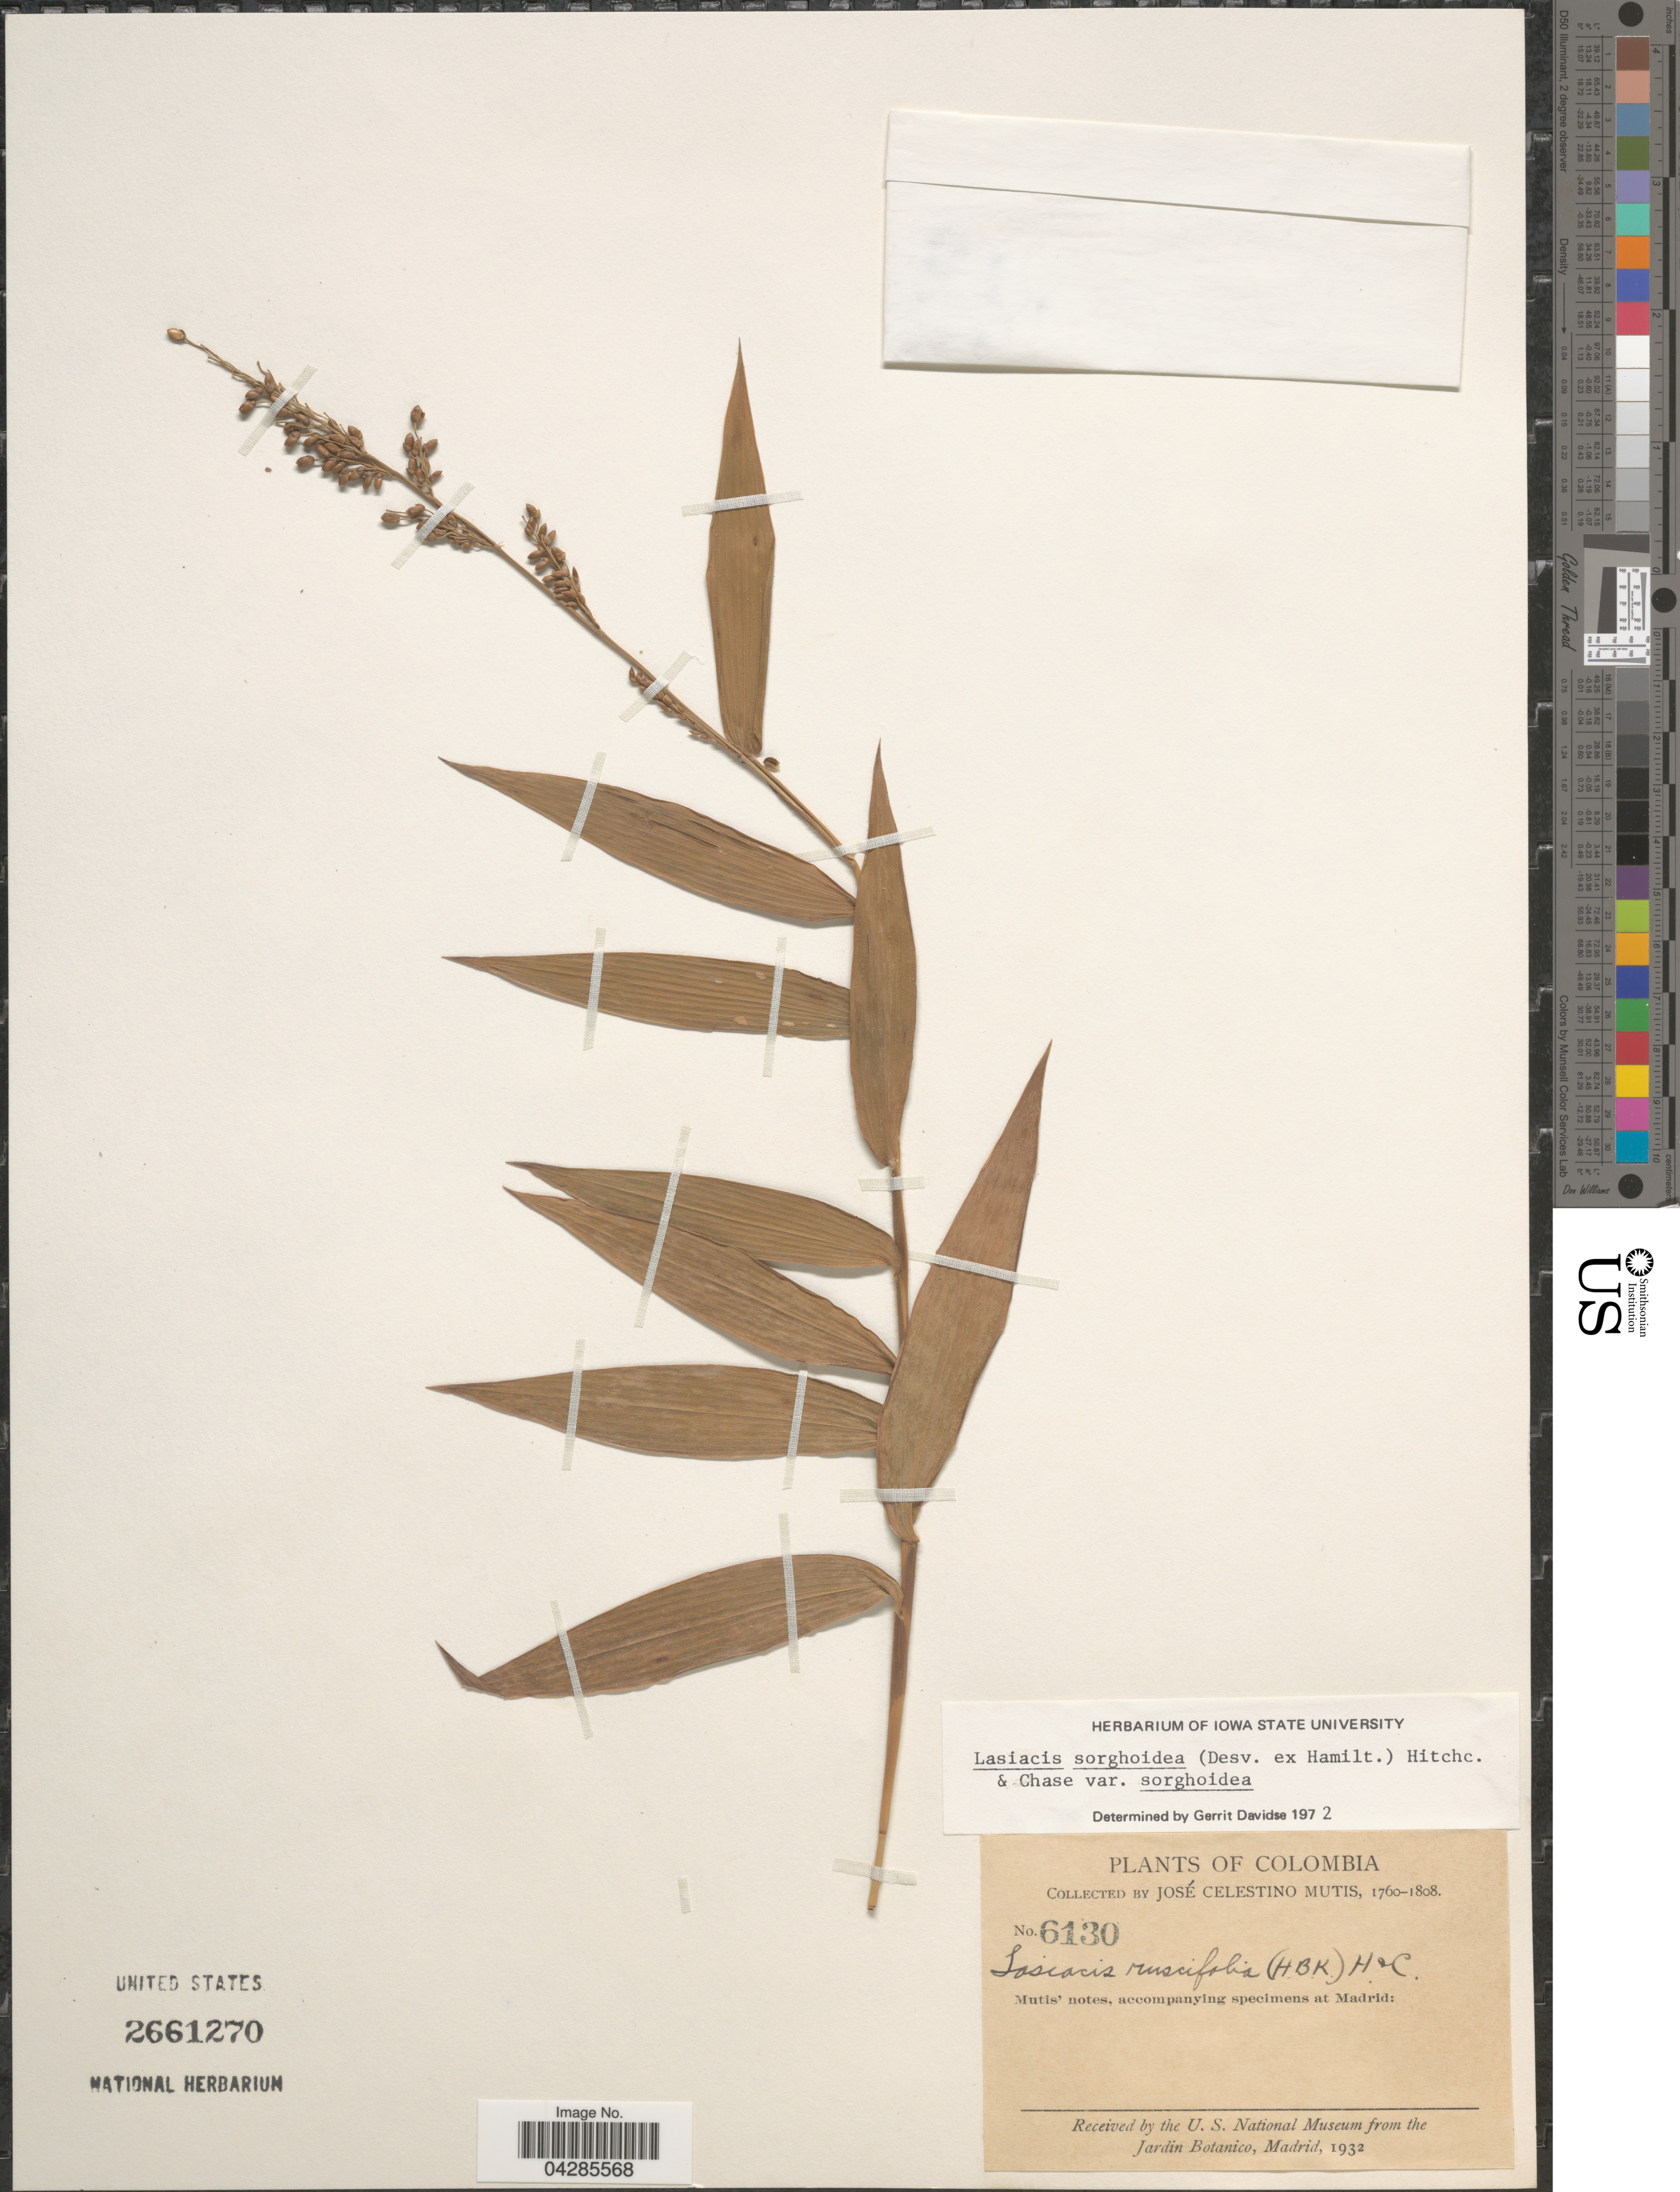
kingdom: Plantae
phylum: Tracheophyta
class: Liliopsida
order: Poales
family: Poaceae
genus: Lasiacis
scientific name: Lasiacis sorghoidea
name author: (Desv. ex Ham.) Hitchc. & Chase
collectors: J. C. B. Mutis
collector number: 6130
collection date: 1760/1808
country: Colombia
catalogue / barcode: US 2661270